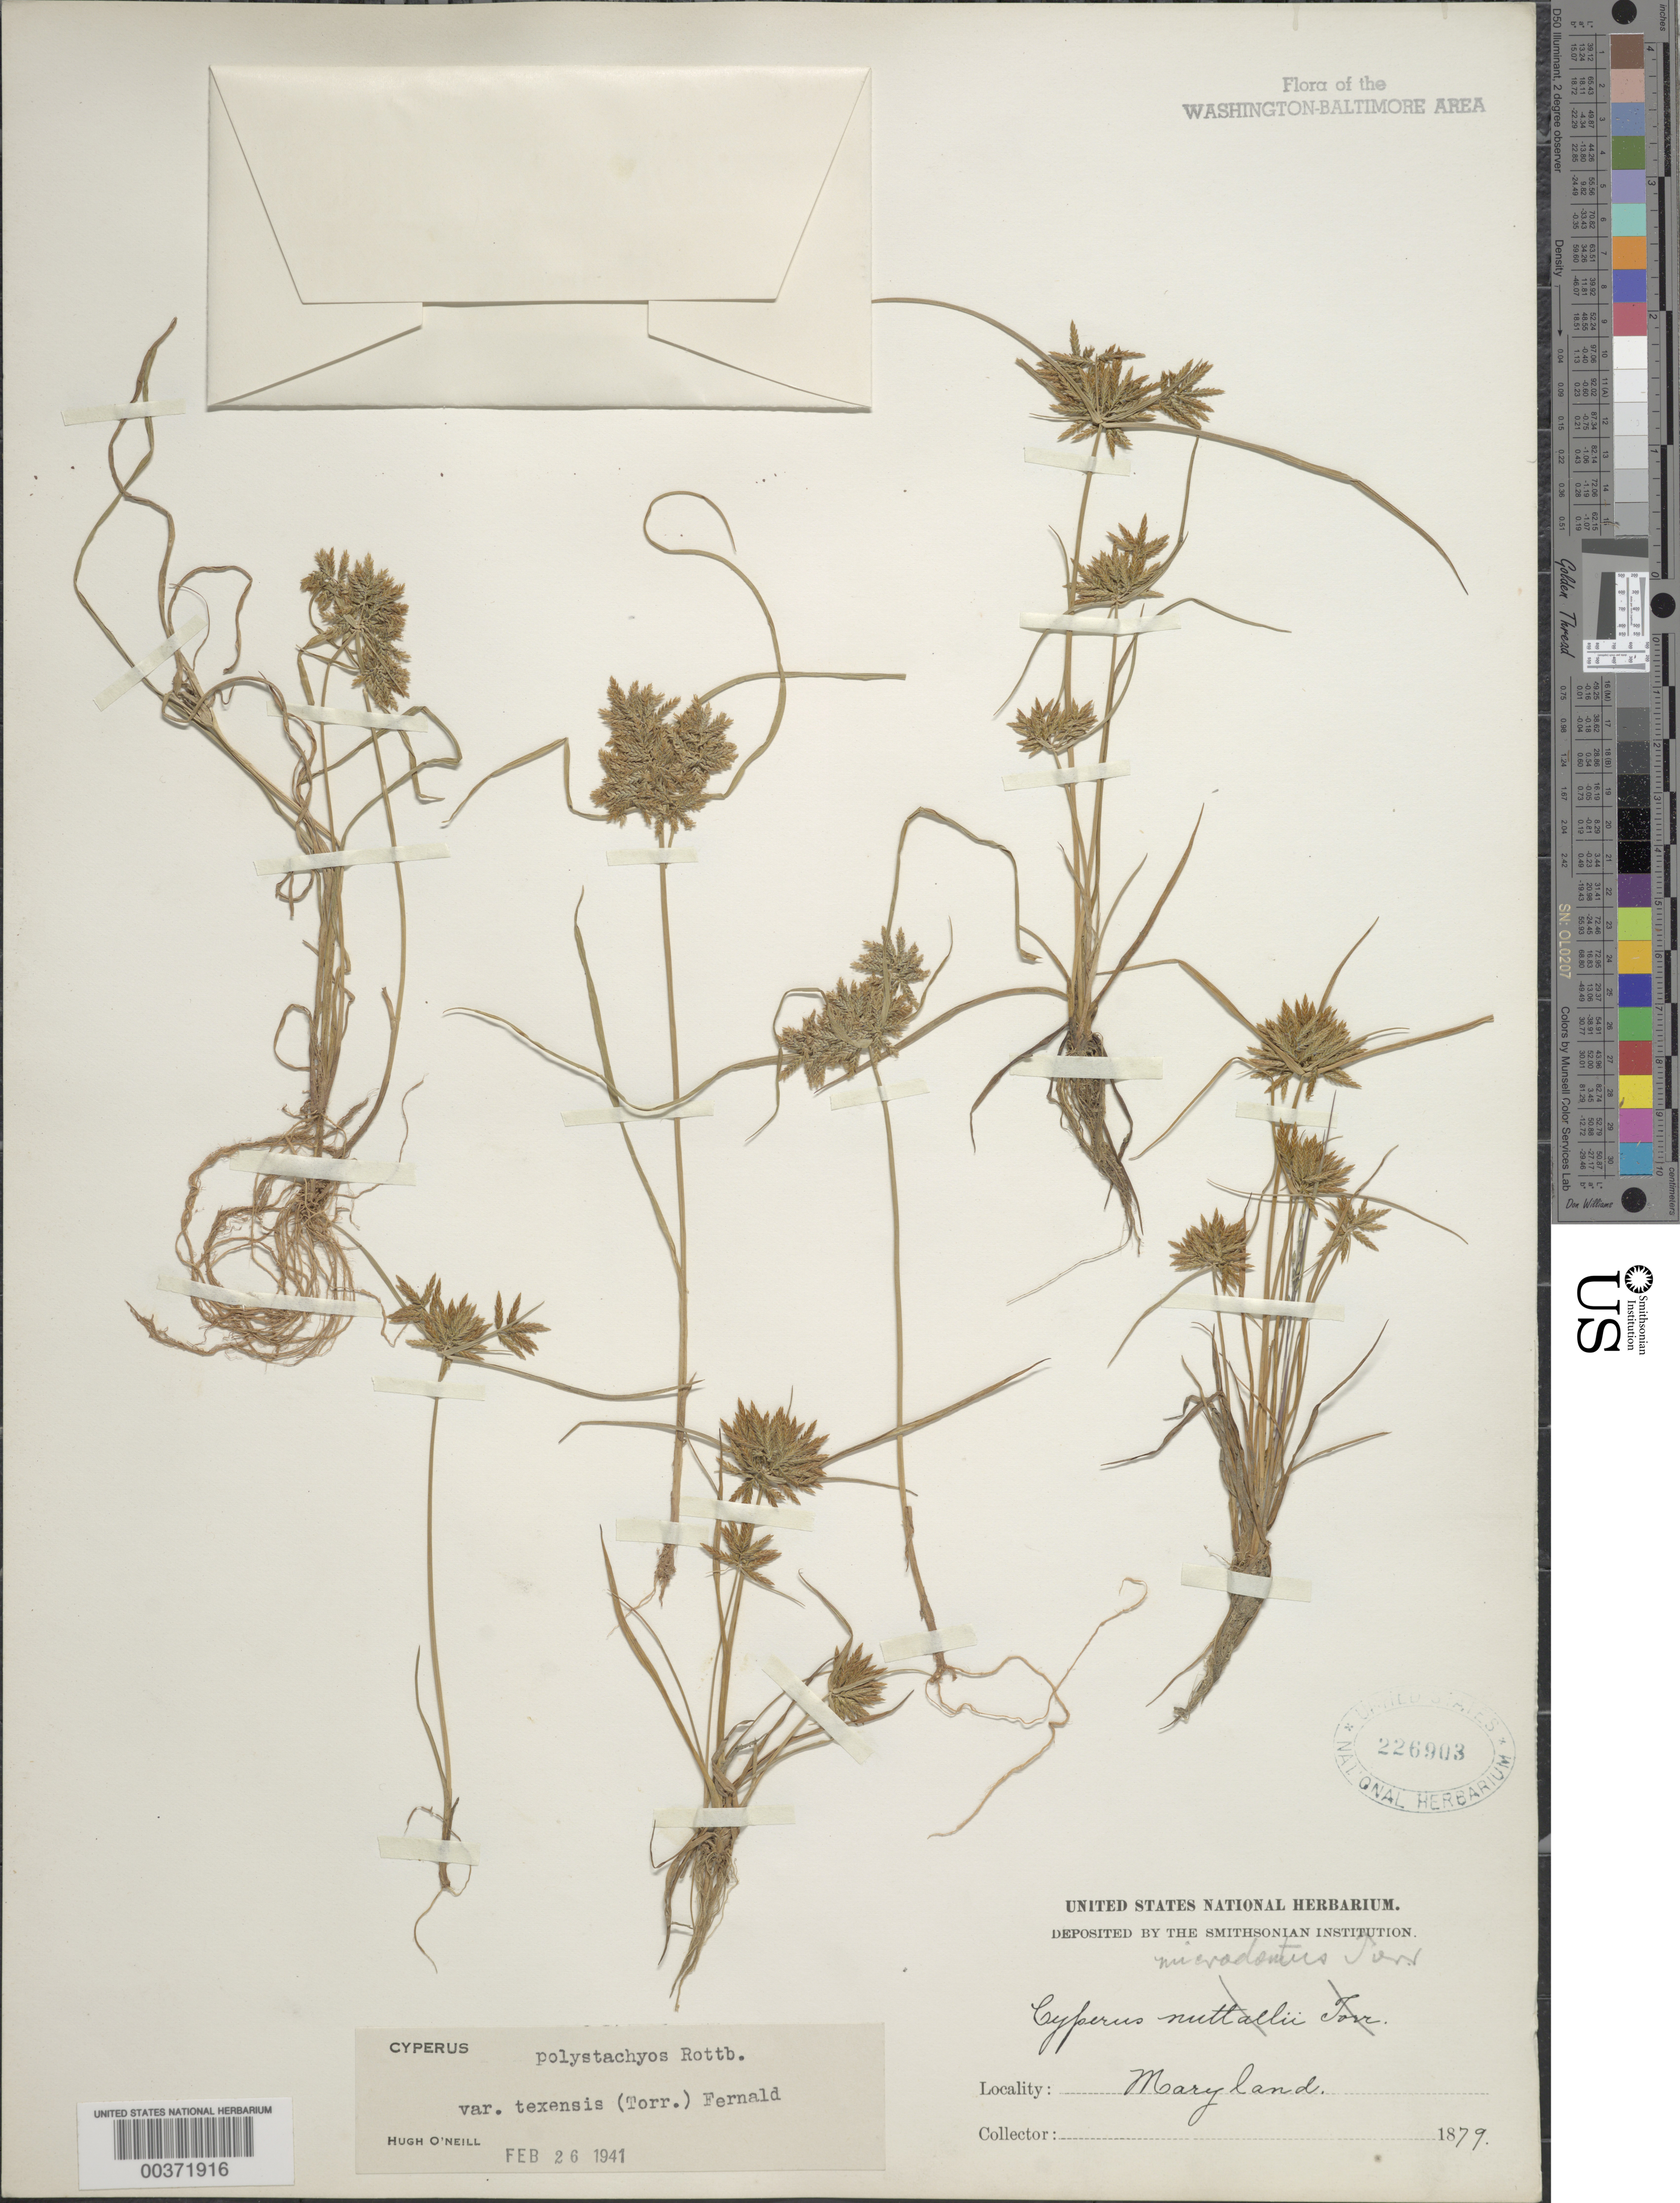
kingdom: Plantae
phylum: Tracheophyta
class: Liliopsida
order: Poales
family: Cyperaceae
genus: Cyperus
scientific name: Cyperus polystachyos var. texensis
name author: (Torr.) Fernald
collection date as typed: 1879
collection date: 1879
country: United States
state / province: Maryland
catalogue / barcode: US 226903